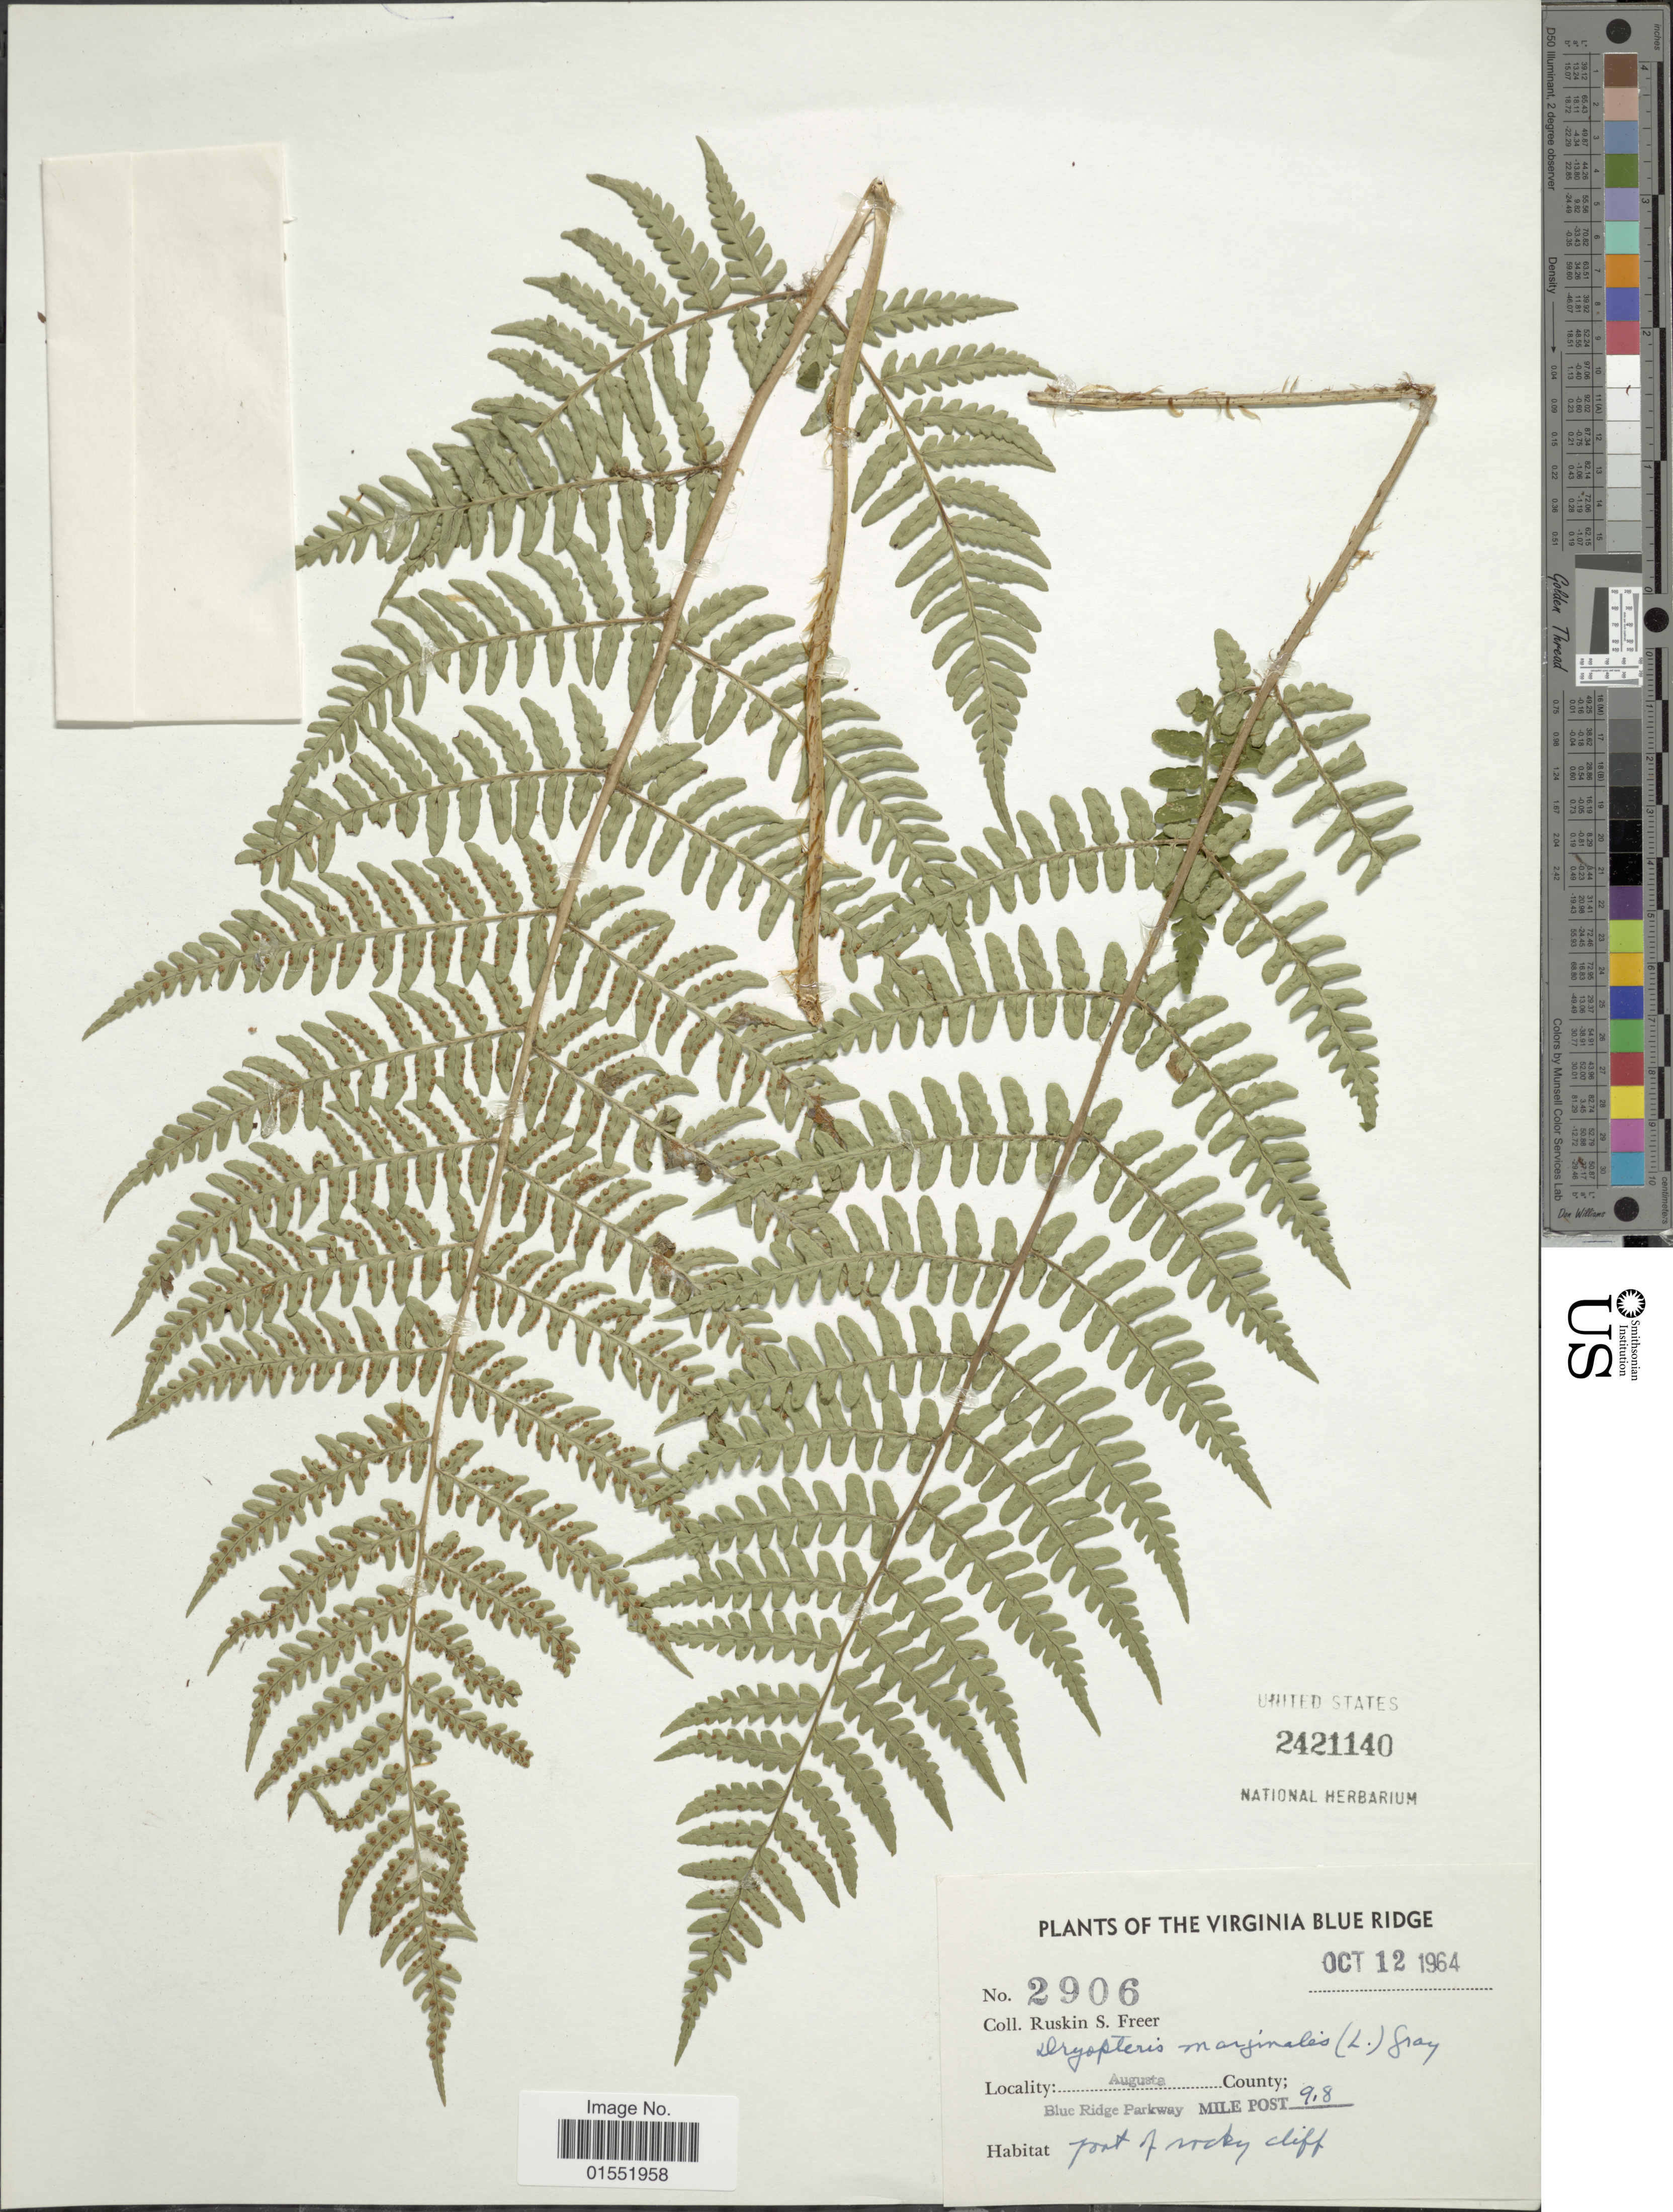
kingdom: Plantae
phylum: Tracheophyta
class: Polypodiopsida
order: Polypodiales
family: Dryopteridaceae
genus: Dryopteris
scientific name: Dryopteris marginalis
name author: (L.) A. Gray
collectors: R. Freer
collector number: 2906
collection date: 1964-10-12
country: United States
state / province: Virginia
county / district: Augusta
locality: Virginia Blue Ridge. Augusta County. Blue Ridge Parkway Mile Post 9,8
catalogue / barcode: US 2421140